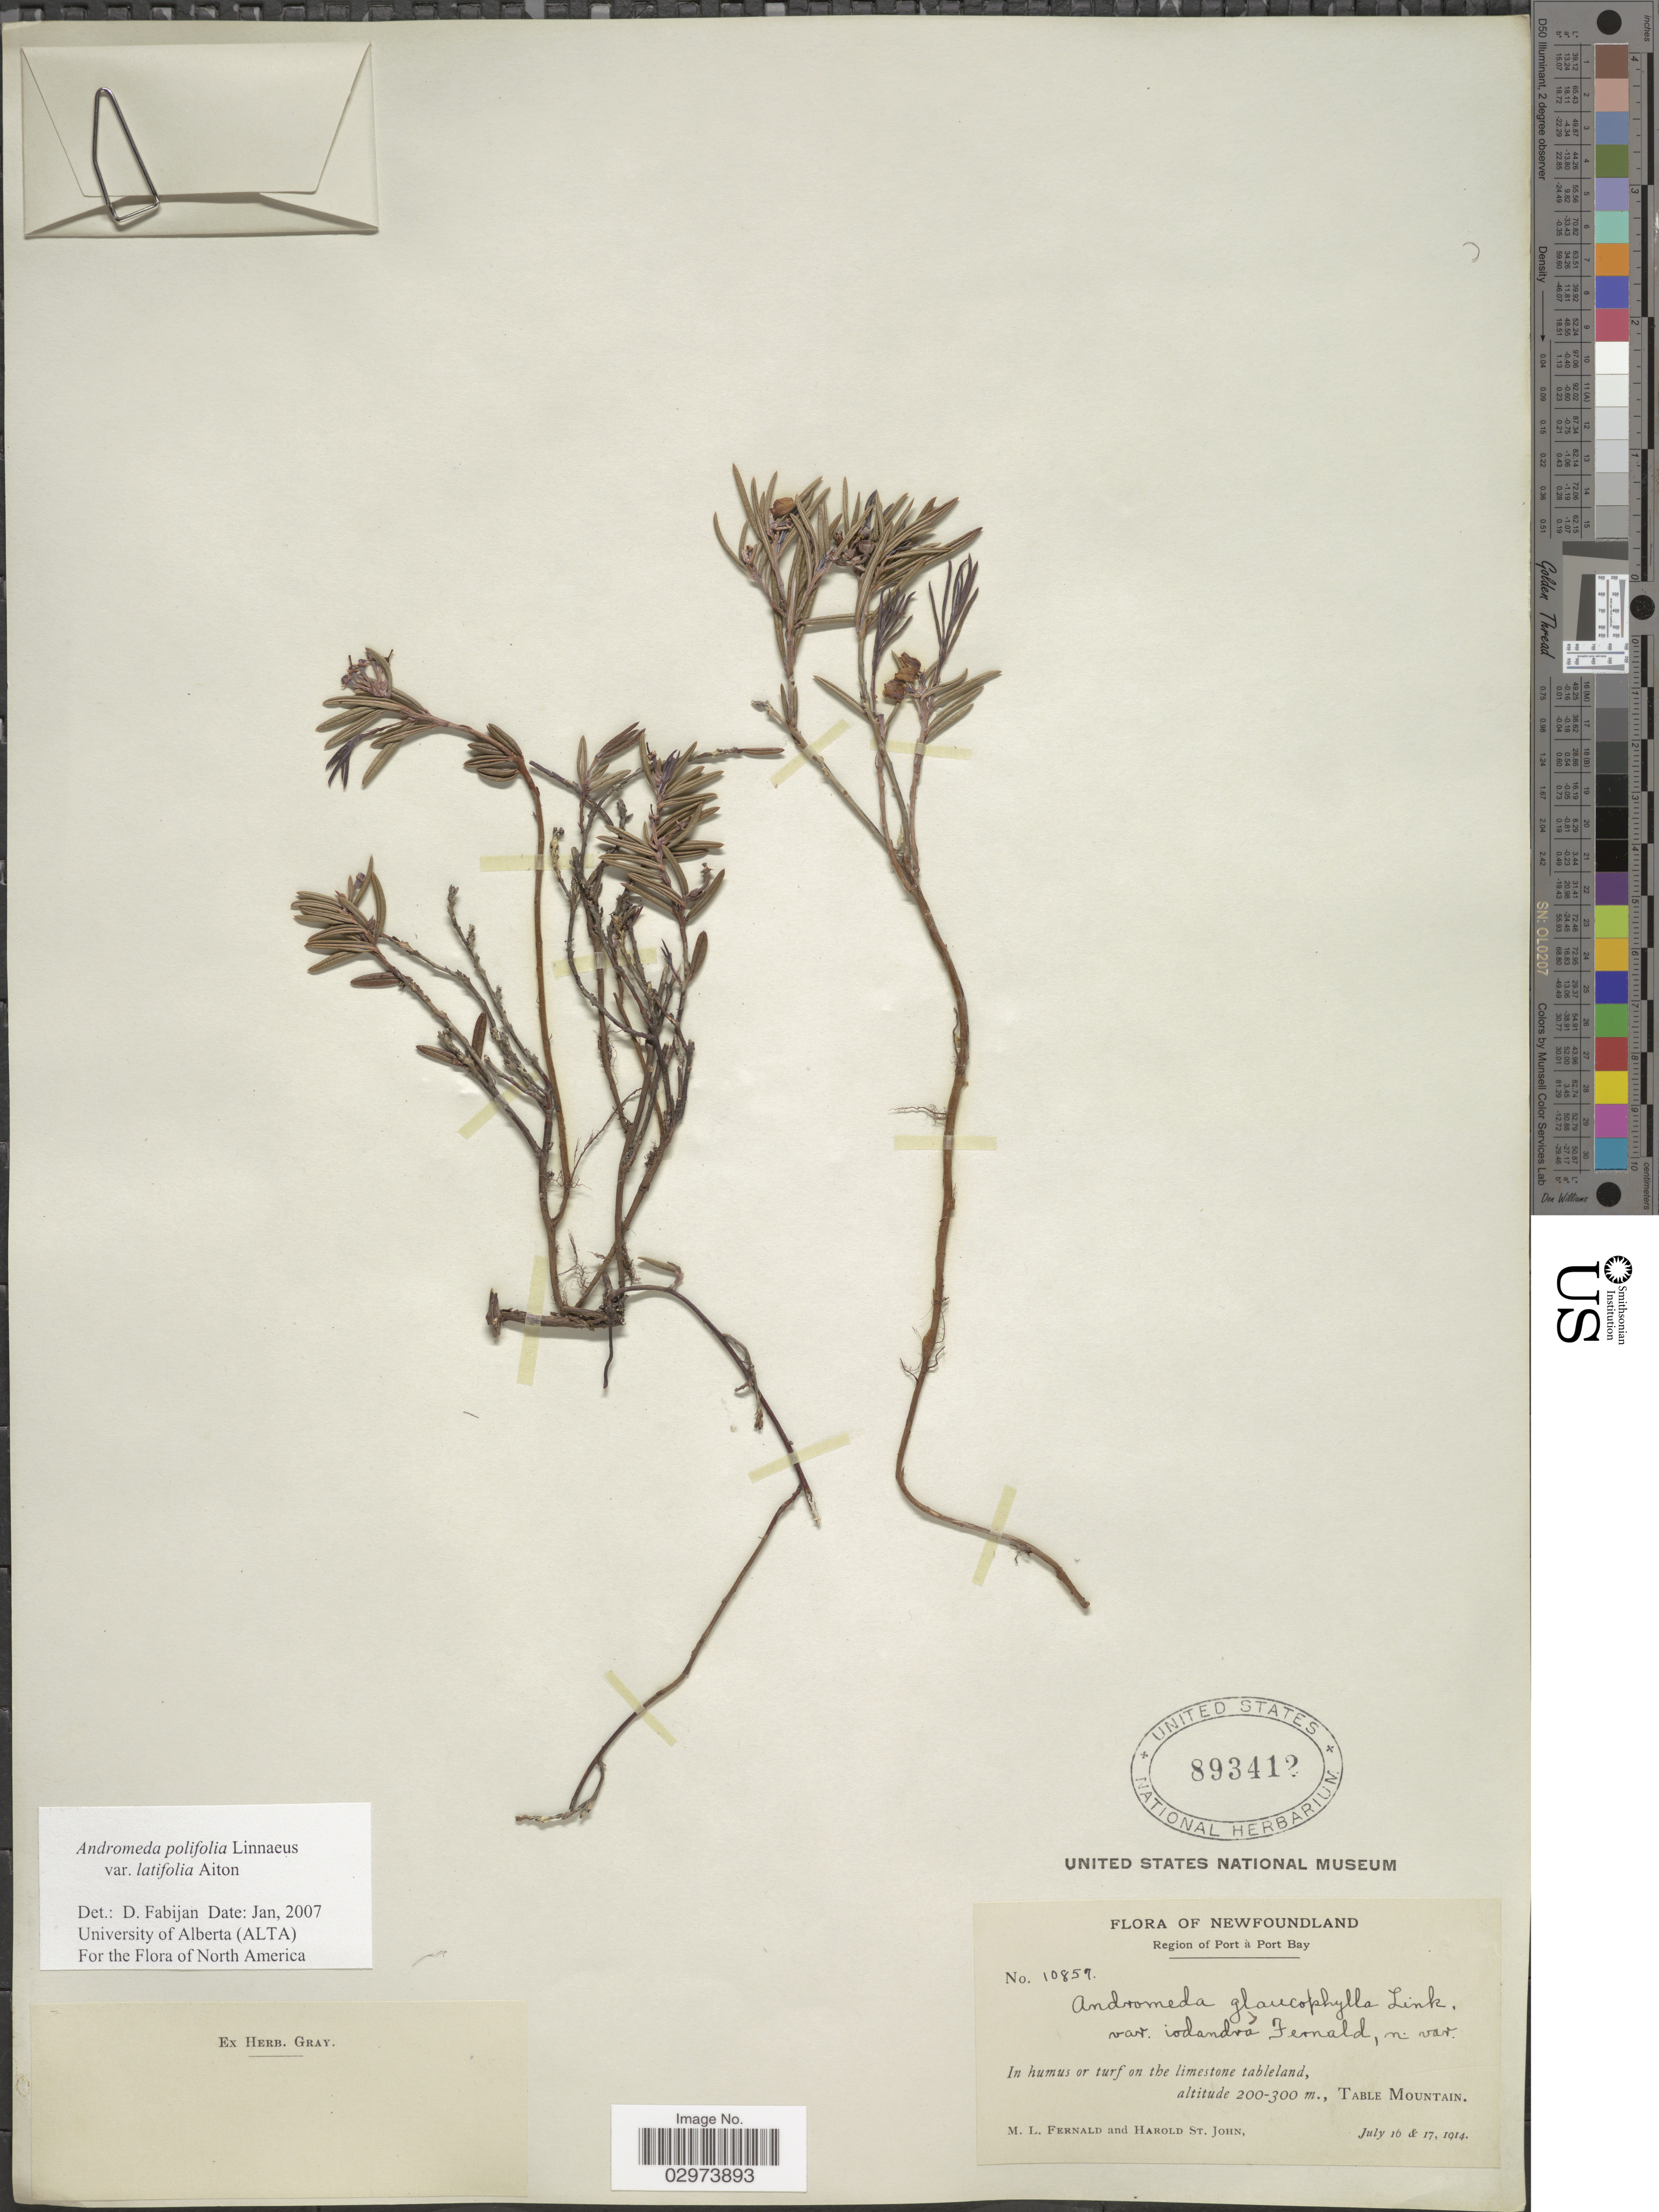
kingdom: Plantae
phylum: Tracheophyta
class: Magnoliopsida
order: Ericales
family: Ericaceae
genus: Andromeda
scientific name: Andromeda polifolia var. latifolia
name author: Aiton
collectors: M. L. Fernald & H. St. John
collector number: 10857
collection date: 1914-07-16/1914-07-17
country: Canada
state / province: Newfoundland and Labrador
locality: Region of Port à Port Bay. In humus or turf on the limestone tableland, Table Mountain.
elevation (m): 200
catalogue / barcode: US 893412